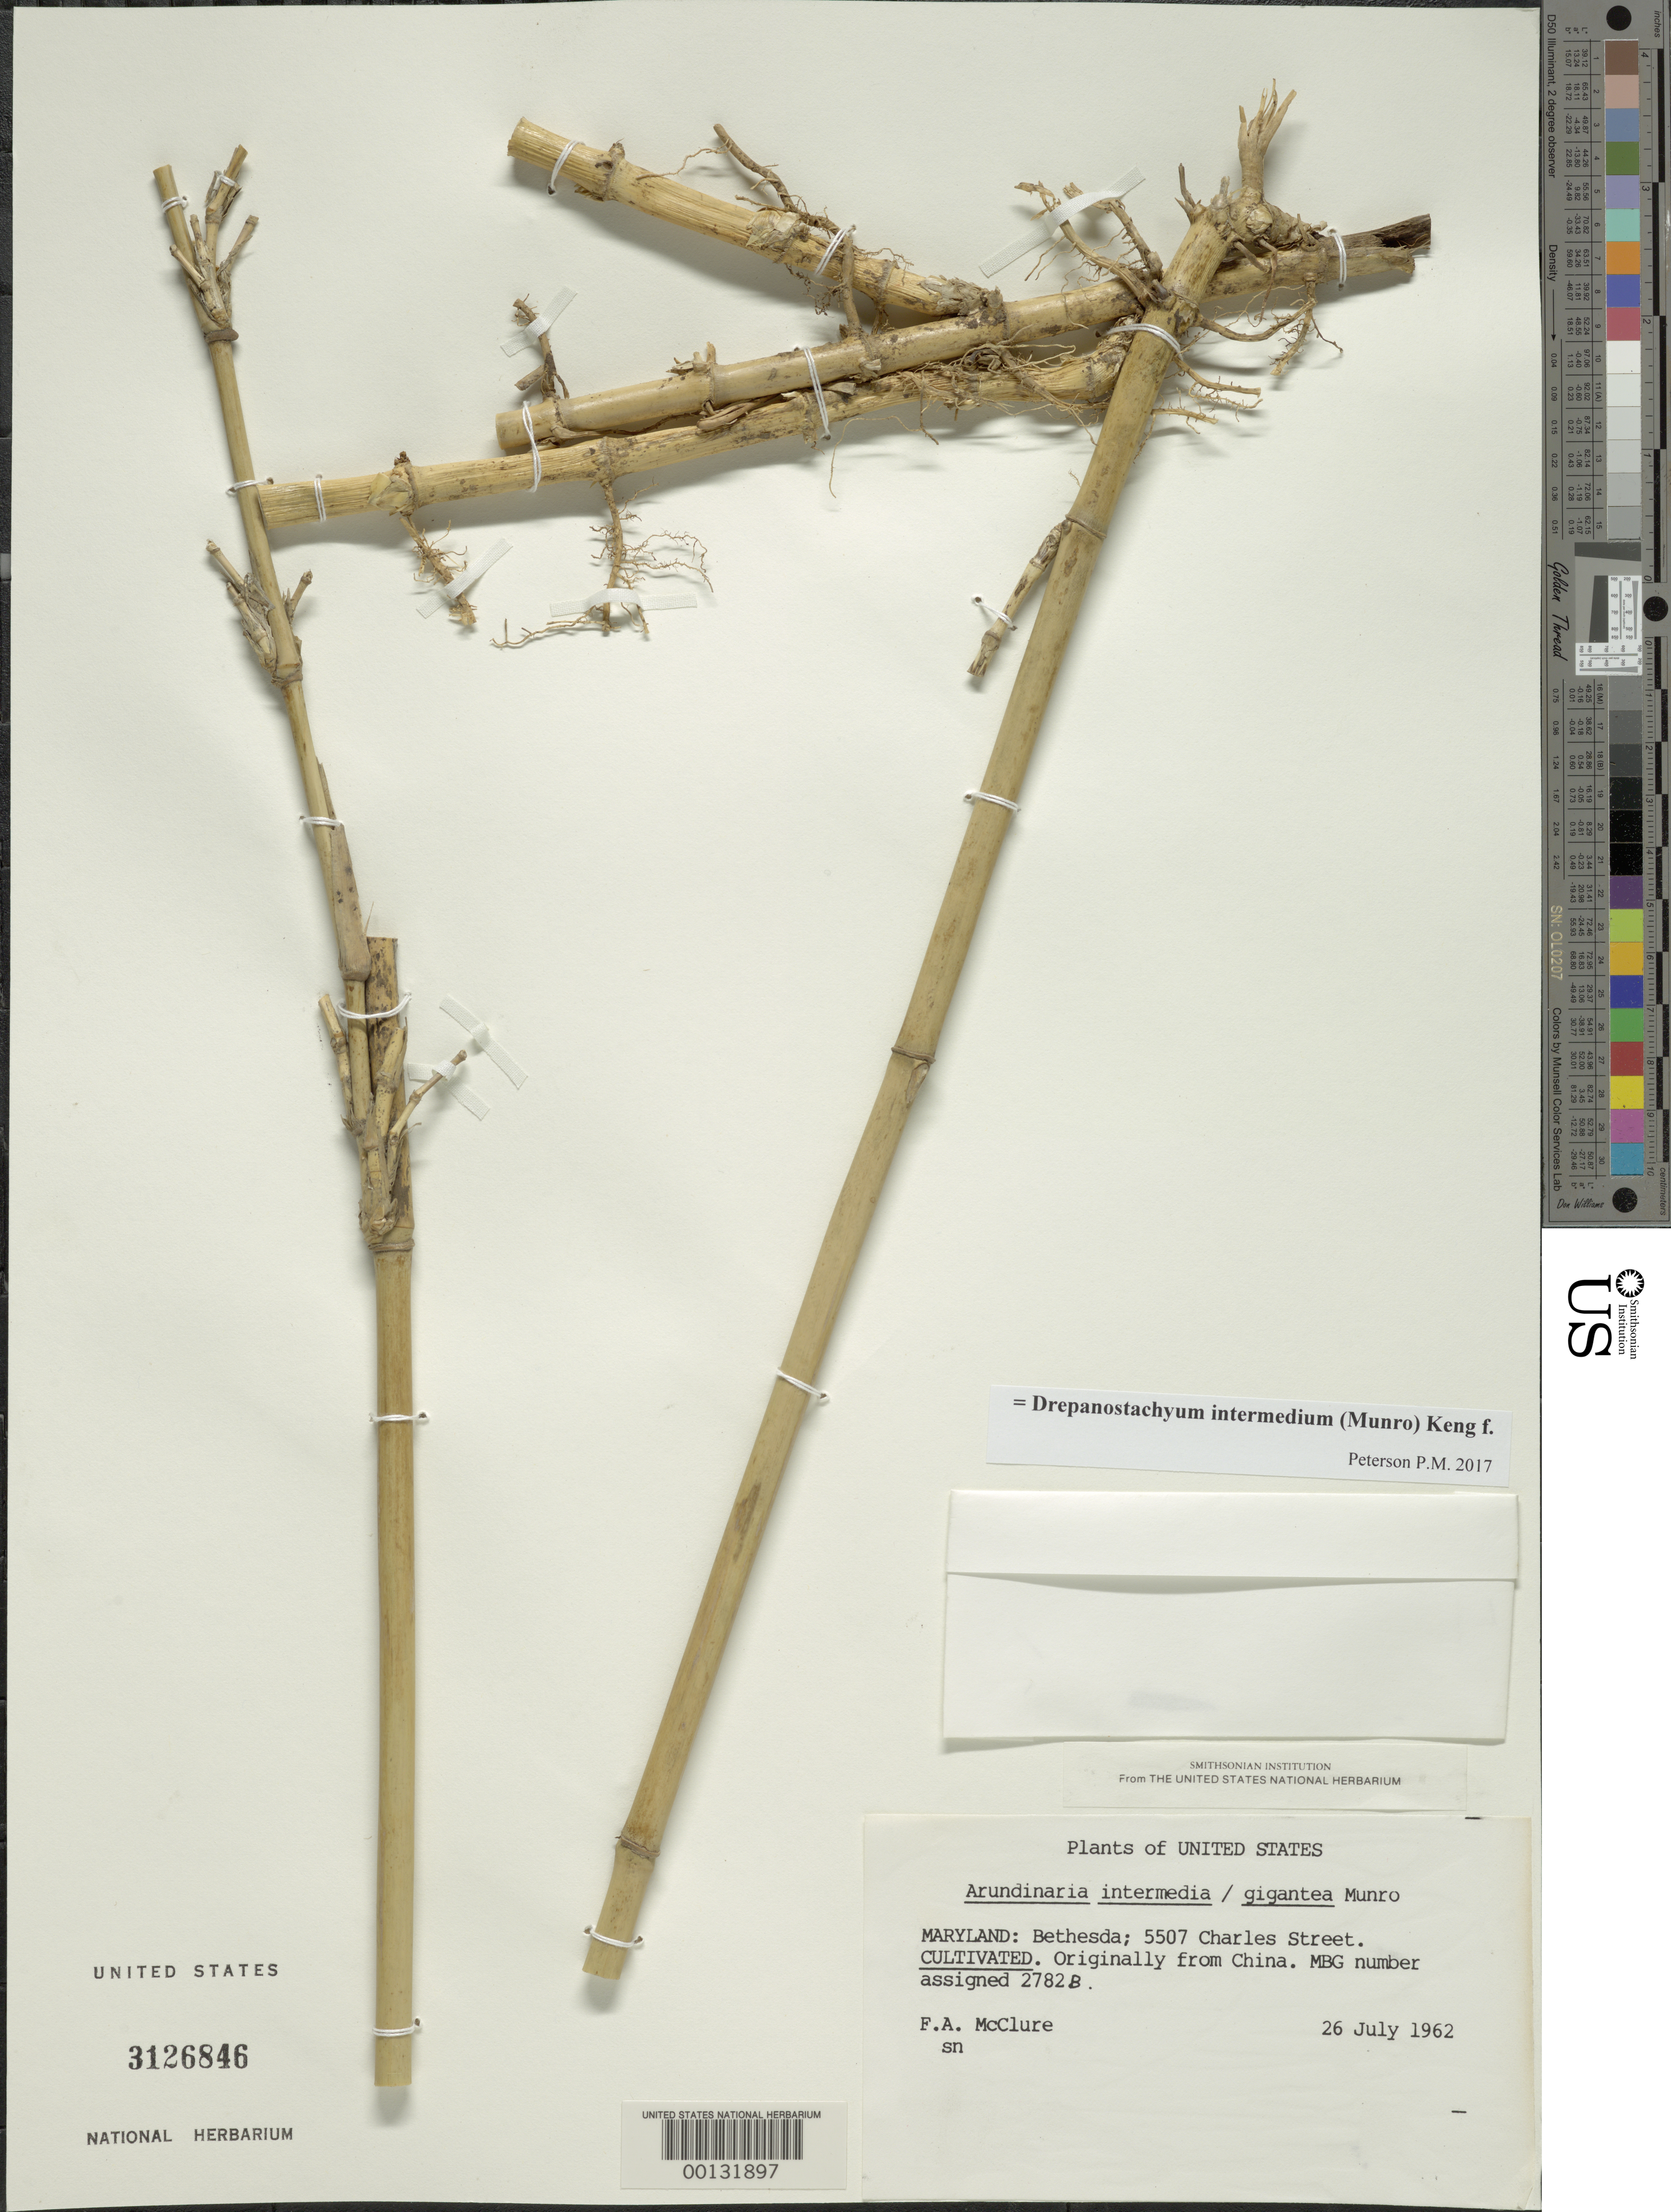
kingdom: Plantae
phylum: Tracheophyta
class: Liliopsida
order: Poales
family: Poaceae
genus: Drepanostachyum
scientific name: Drepanostachyum intermedium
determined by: Poaceae Reorganization Project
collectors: F. A. McClure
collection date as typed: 26 Jul 1962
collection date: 1962-07-26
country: United States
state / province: Maryland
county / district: Montgomery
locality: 5507 Charles Street, Bethesda (McClure's garden)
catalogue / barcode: US 3126846